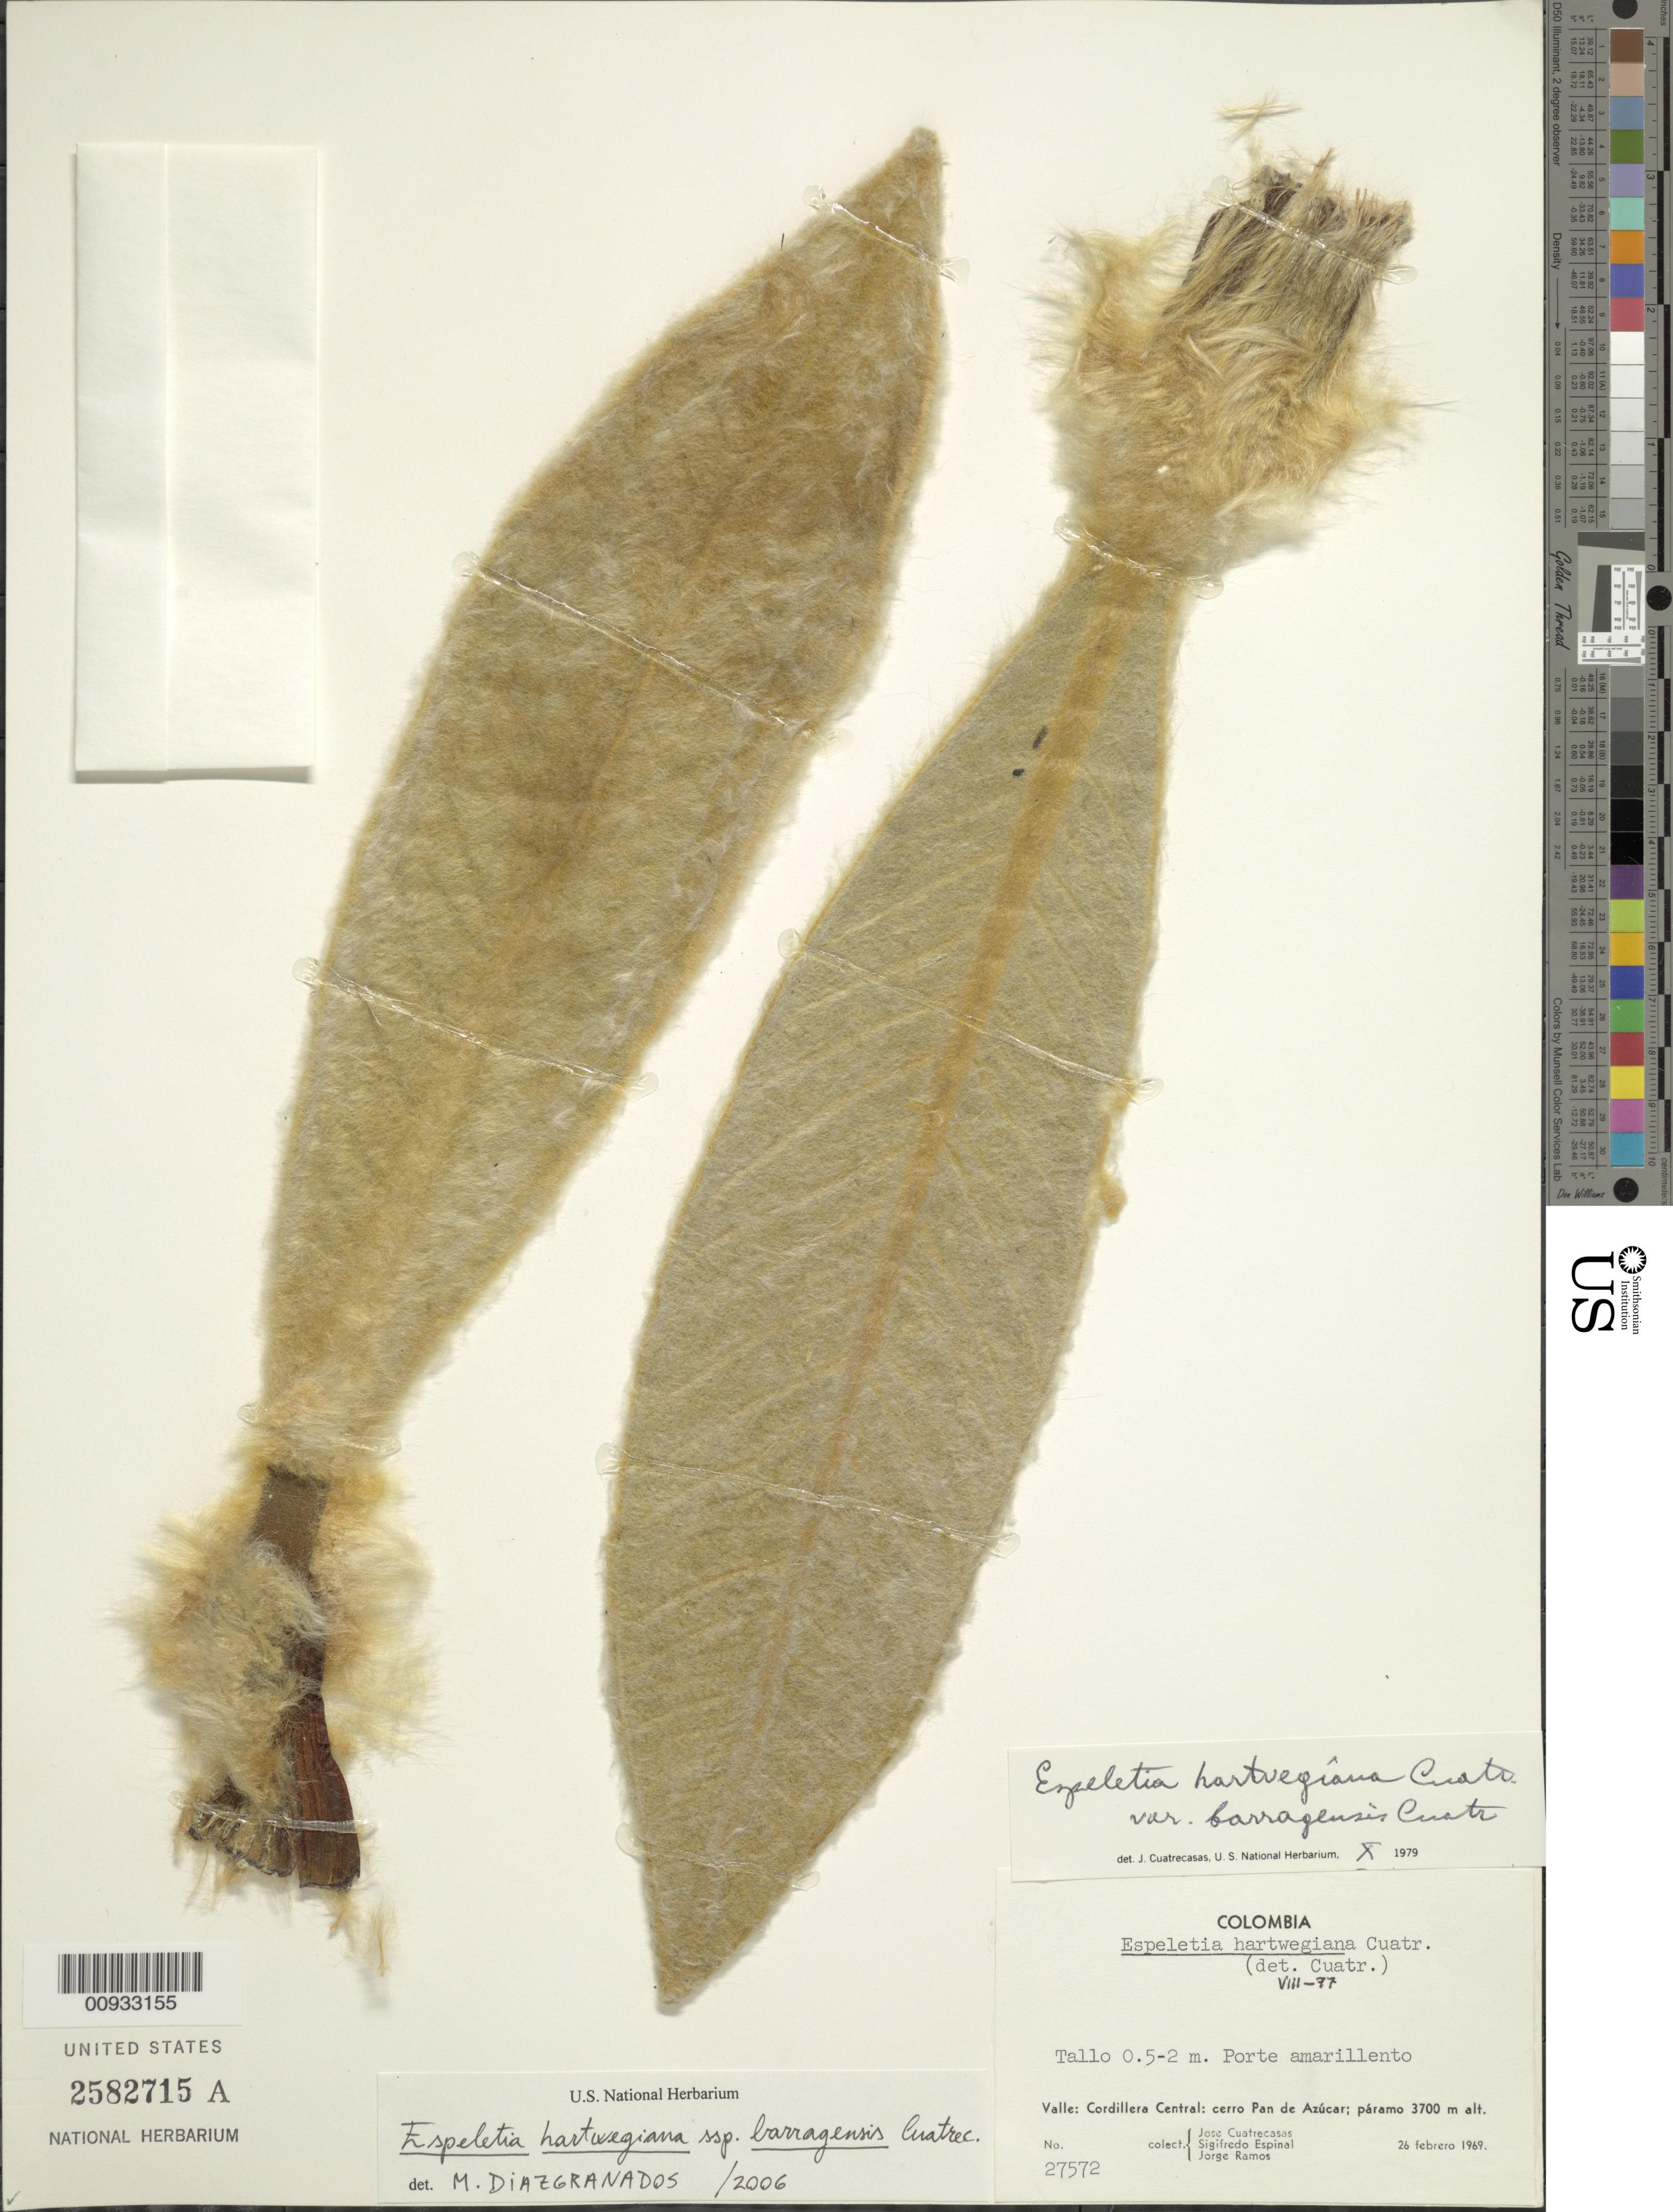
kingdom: Plantae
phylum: Tracheophyta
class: Magnoliopsida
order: Asterales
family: Asteraceae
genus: Espeletia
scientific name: Espeletia hartwegiana subsp. barragensis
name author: Cuatrec.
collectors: J. Cuatrecasas, S. T. Espinal & J. Ramos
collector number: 27572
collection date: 1969-02-26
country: Colombia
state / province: Valle del Cauca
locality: Valle: Cordillera Central: cerro Pan de Azucar; paramo.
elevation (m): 3700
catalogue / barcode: US 2582715A